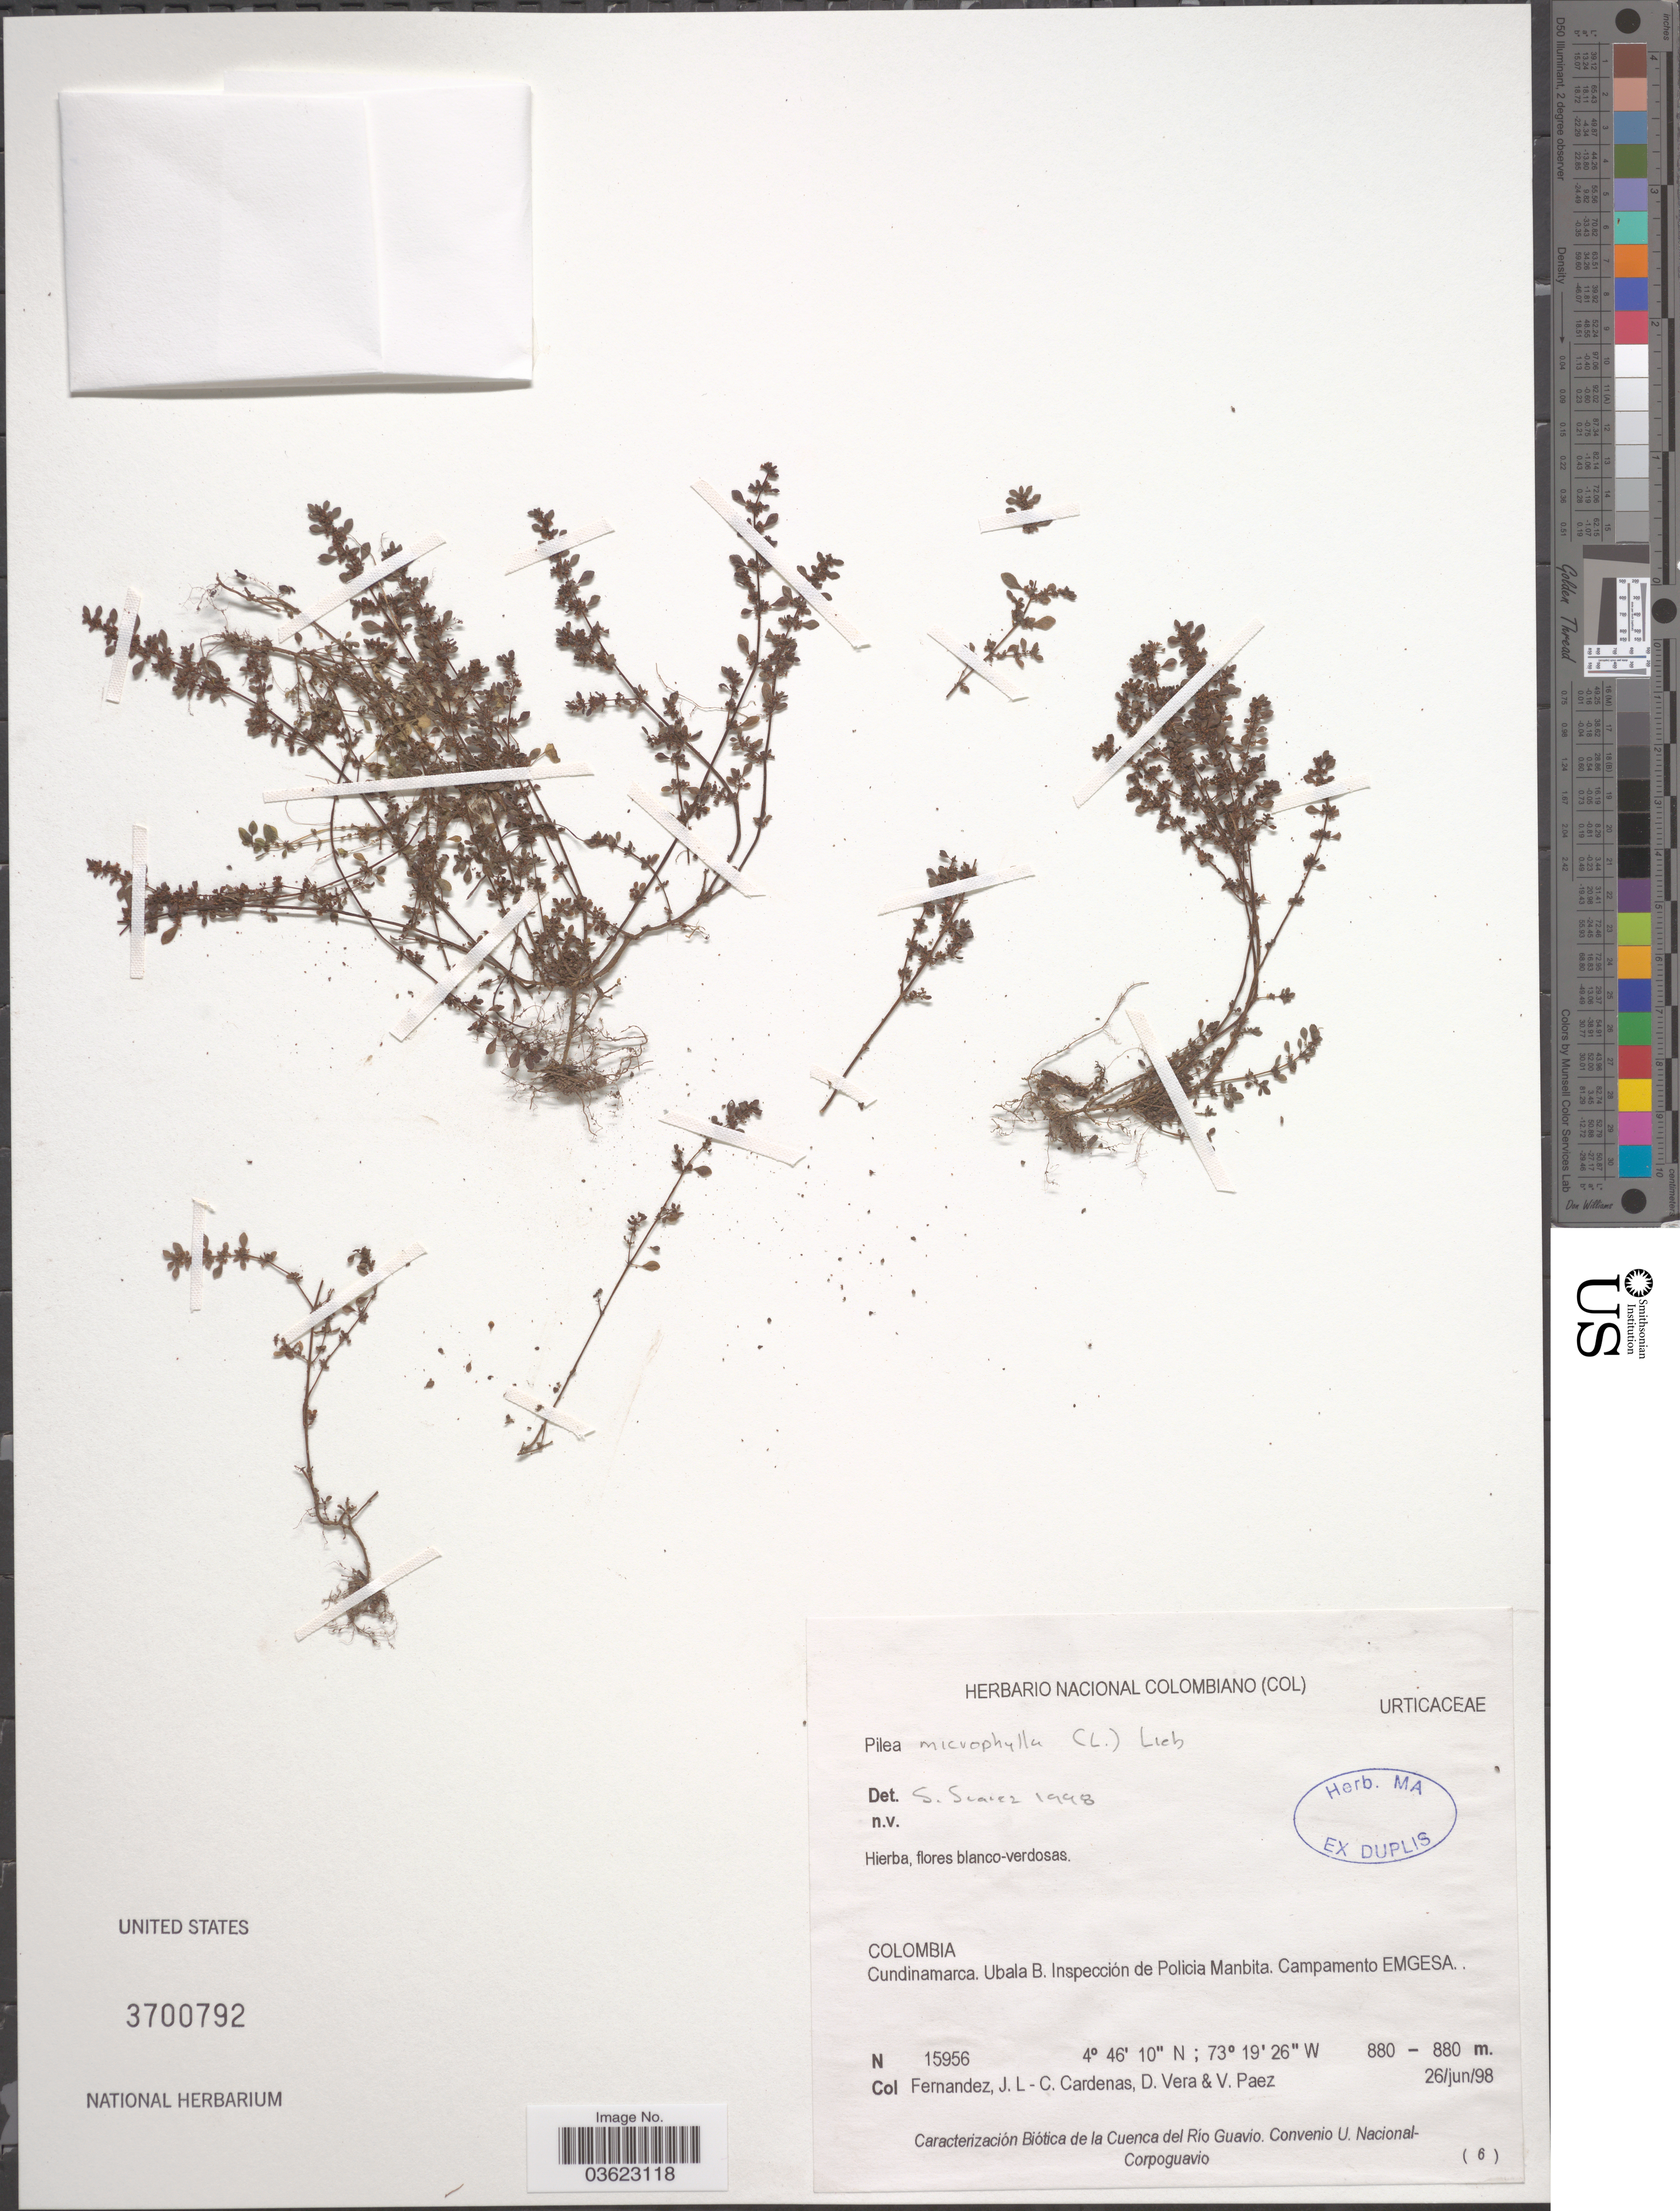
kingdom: Plantae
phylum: Tracheophyta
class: Magnoliopsida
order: Rosales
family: Urticaceae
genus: Pilea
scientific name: Pilea microphylla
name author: (L.) Liebm.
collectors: J. Fernandez, C. Cardenas, D. Vera & V. Paez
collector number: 15956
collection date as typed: Transcribed d/m/y: 26/6/98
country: Colombia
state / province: Cundinamarca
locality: Ubala B, Inspección de Policia Manbita. Campamento EMGESA.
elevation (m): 880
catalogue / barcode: US 3700792